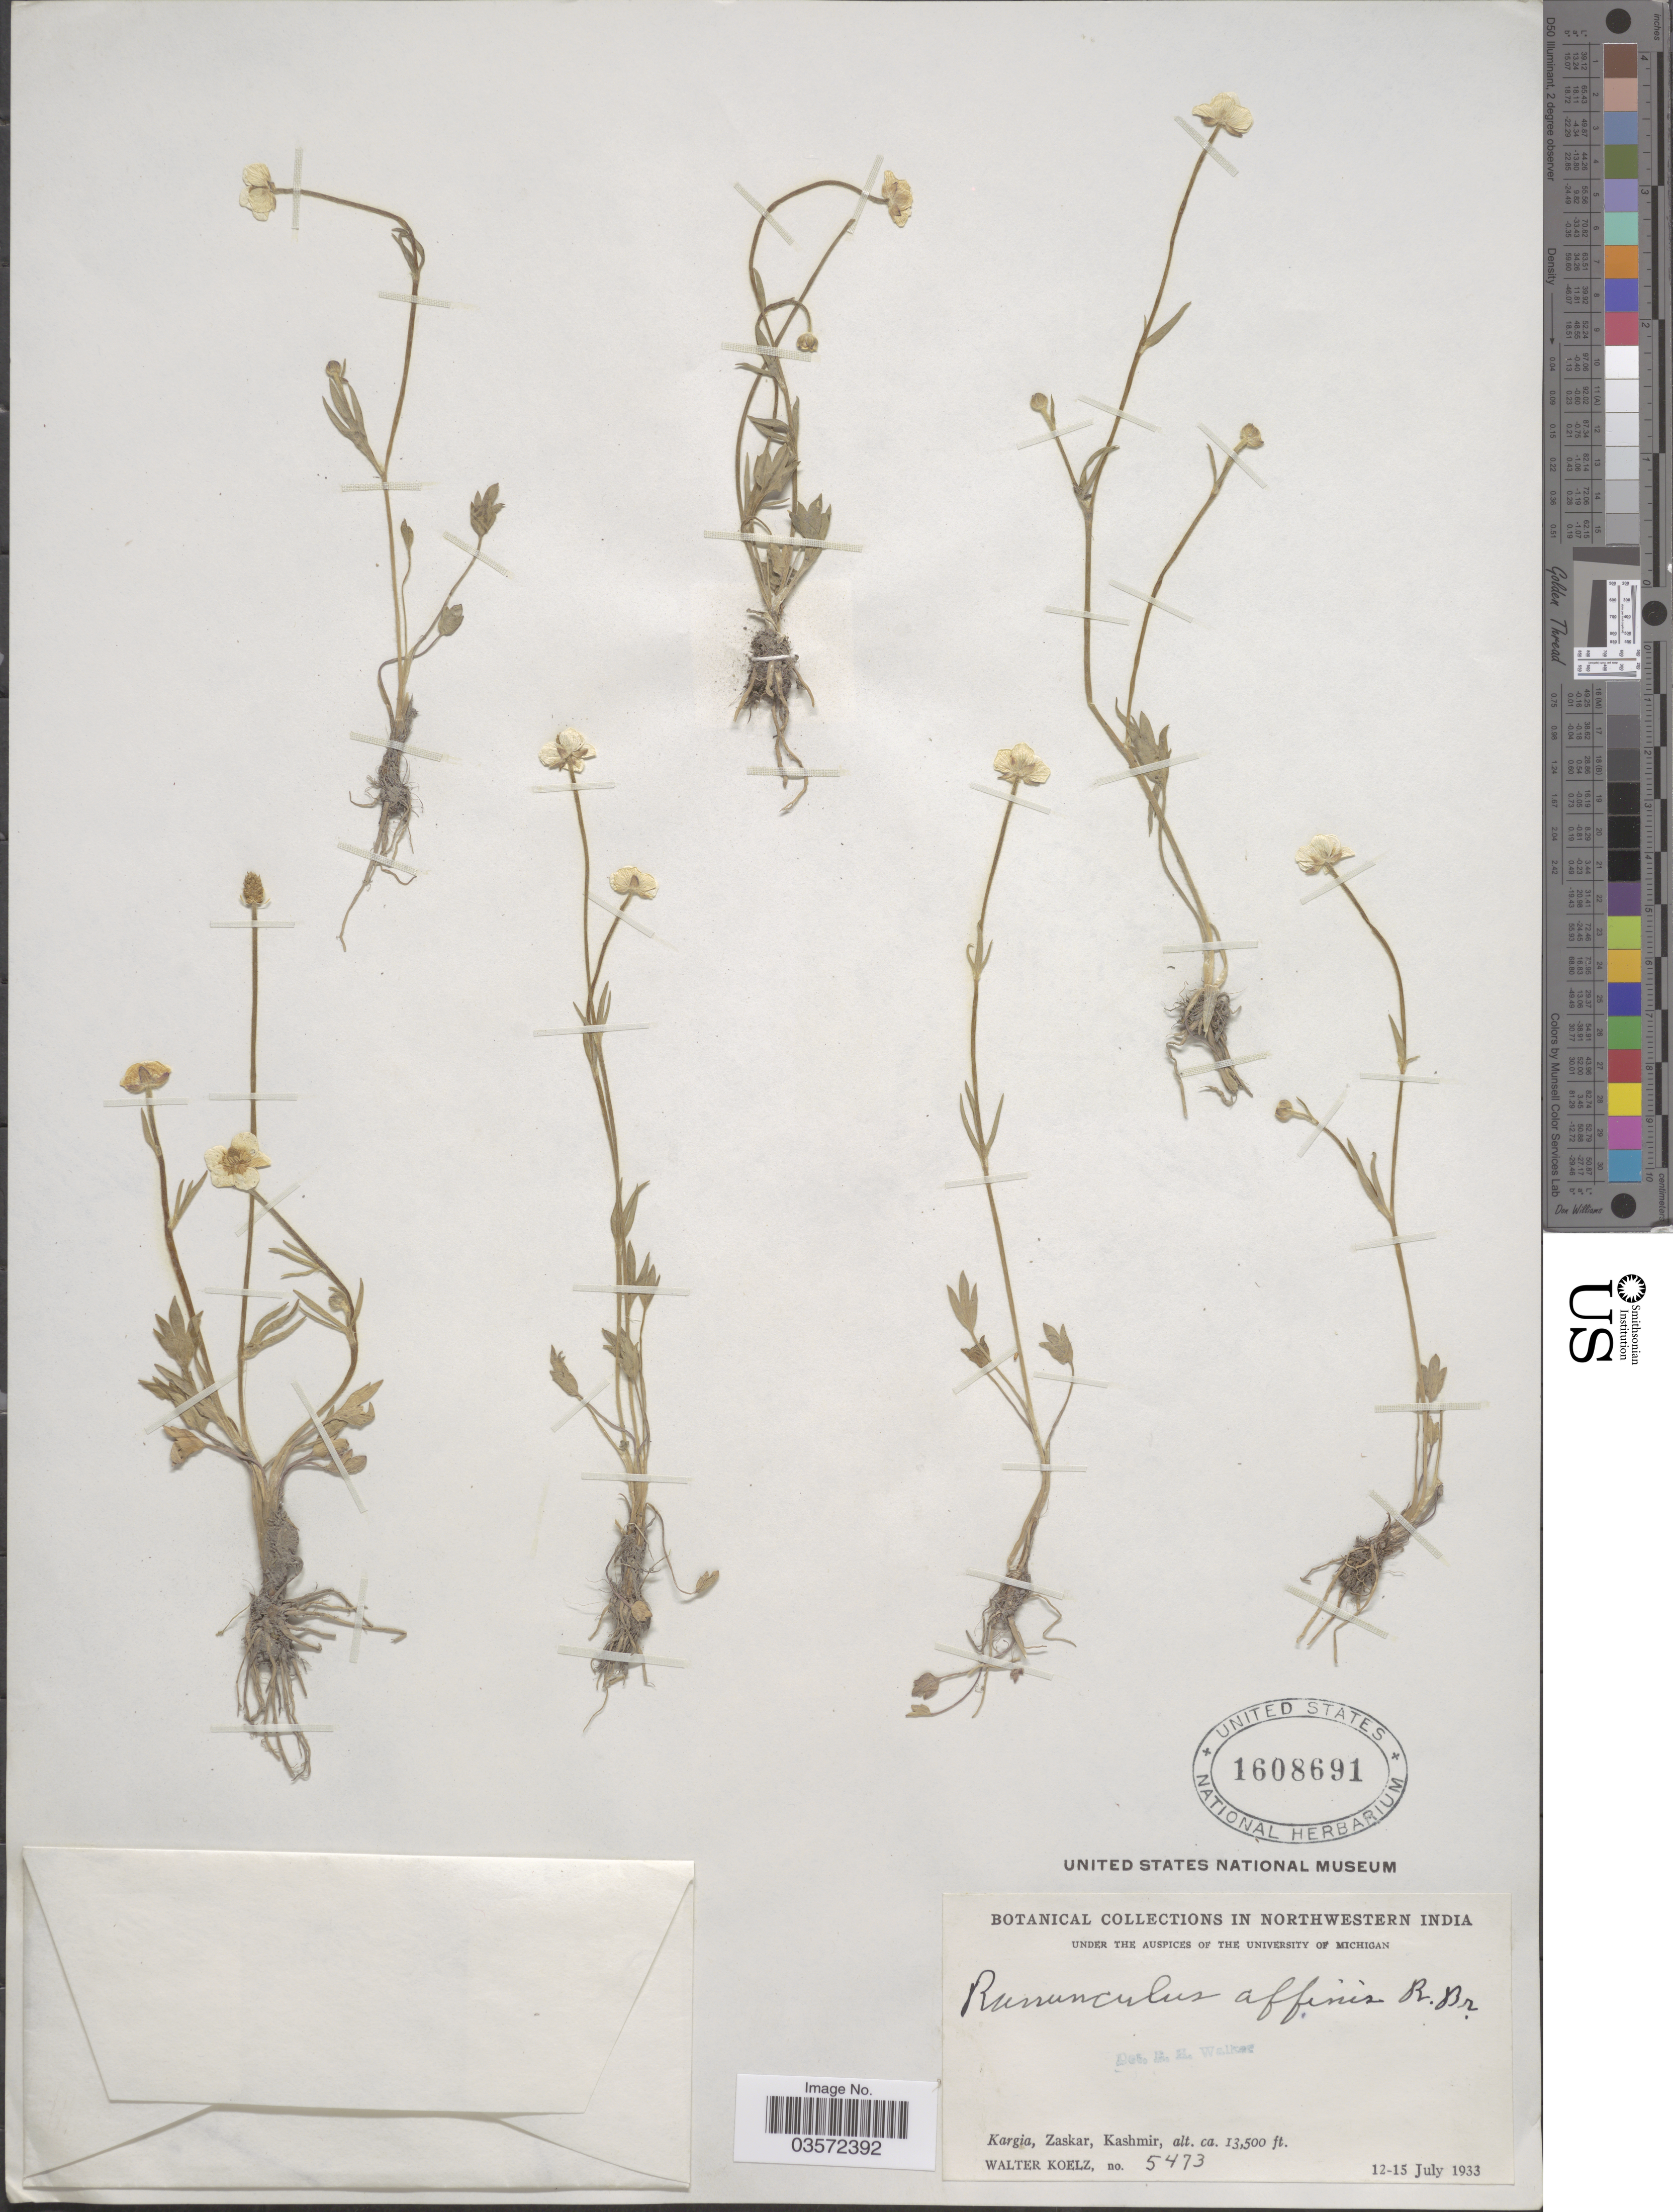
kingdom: Plantae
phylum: Tracheophyta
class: Magnoliopsida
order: Ranunculales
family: Ranunculaceae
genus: Ranunculus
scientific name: Ranunculus affinis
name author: R. Br.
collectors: W. N. Koelz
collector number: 5473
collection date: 1933-07-12/1933-07-15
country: India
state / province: Jammu and Kashmir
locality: Northwestern India. Kargia, Zaskar, Kashmir.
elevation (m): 4115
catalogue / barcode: US 1608691